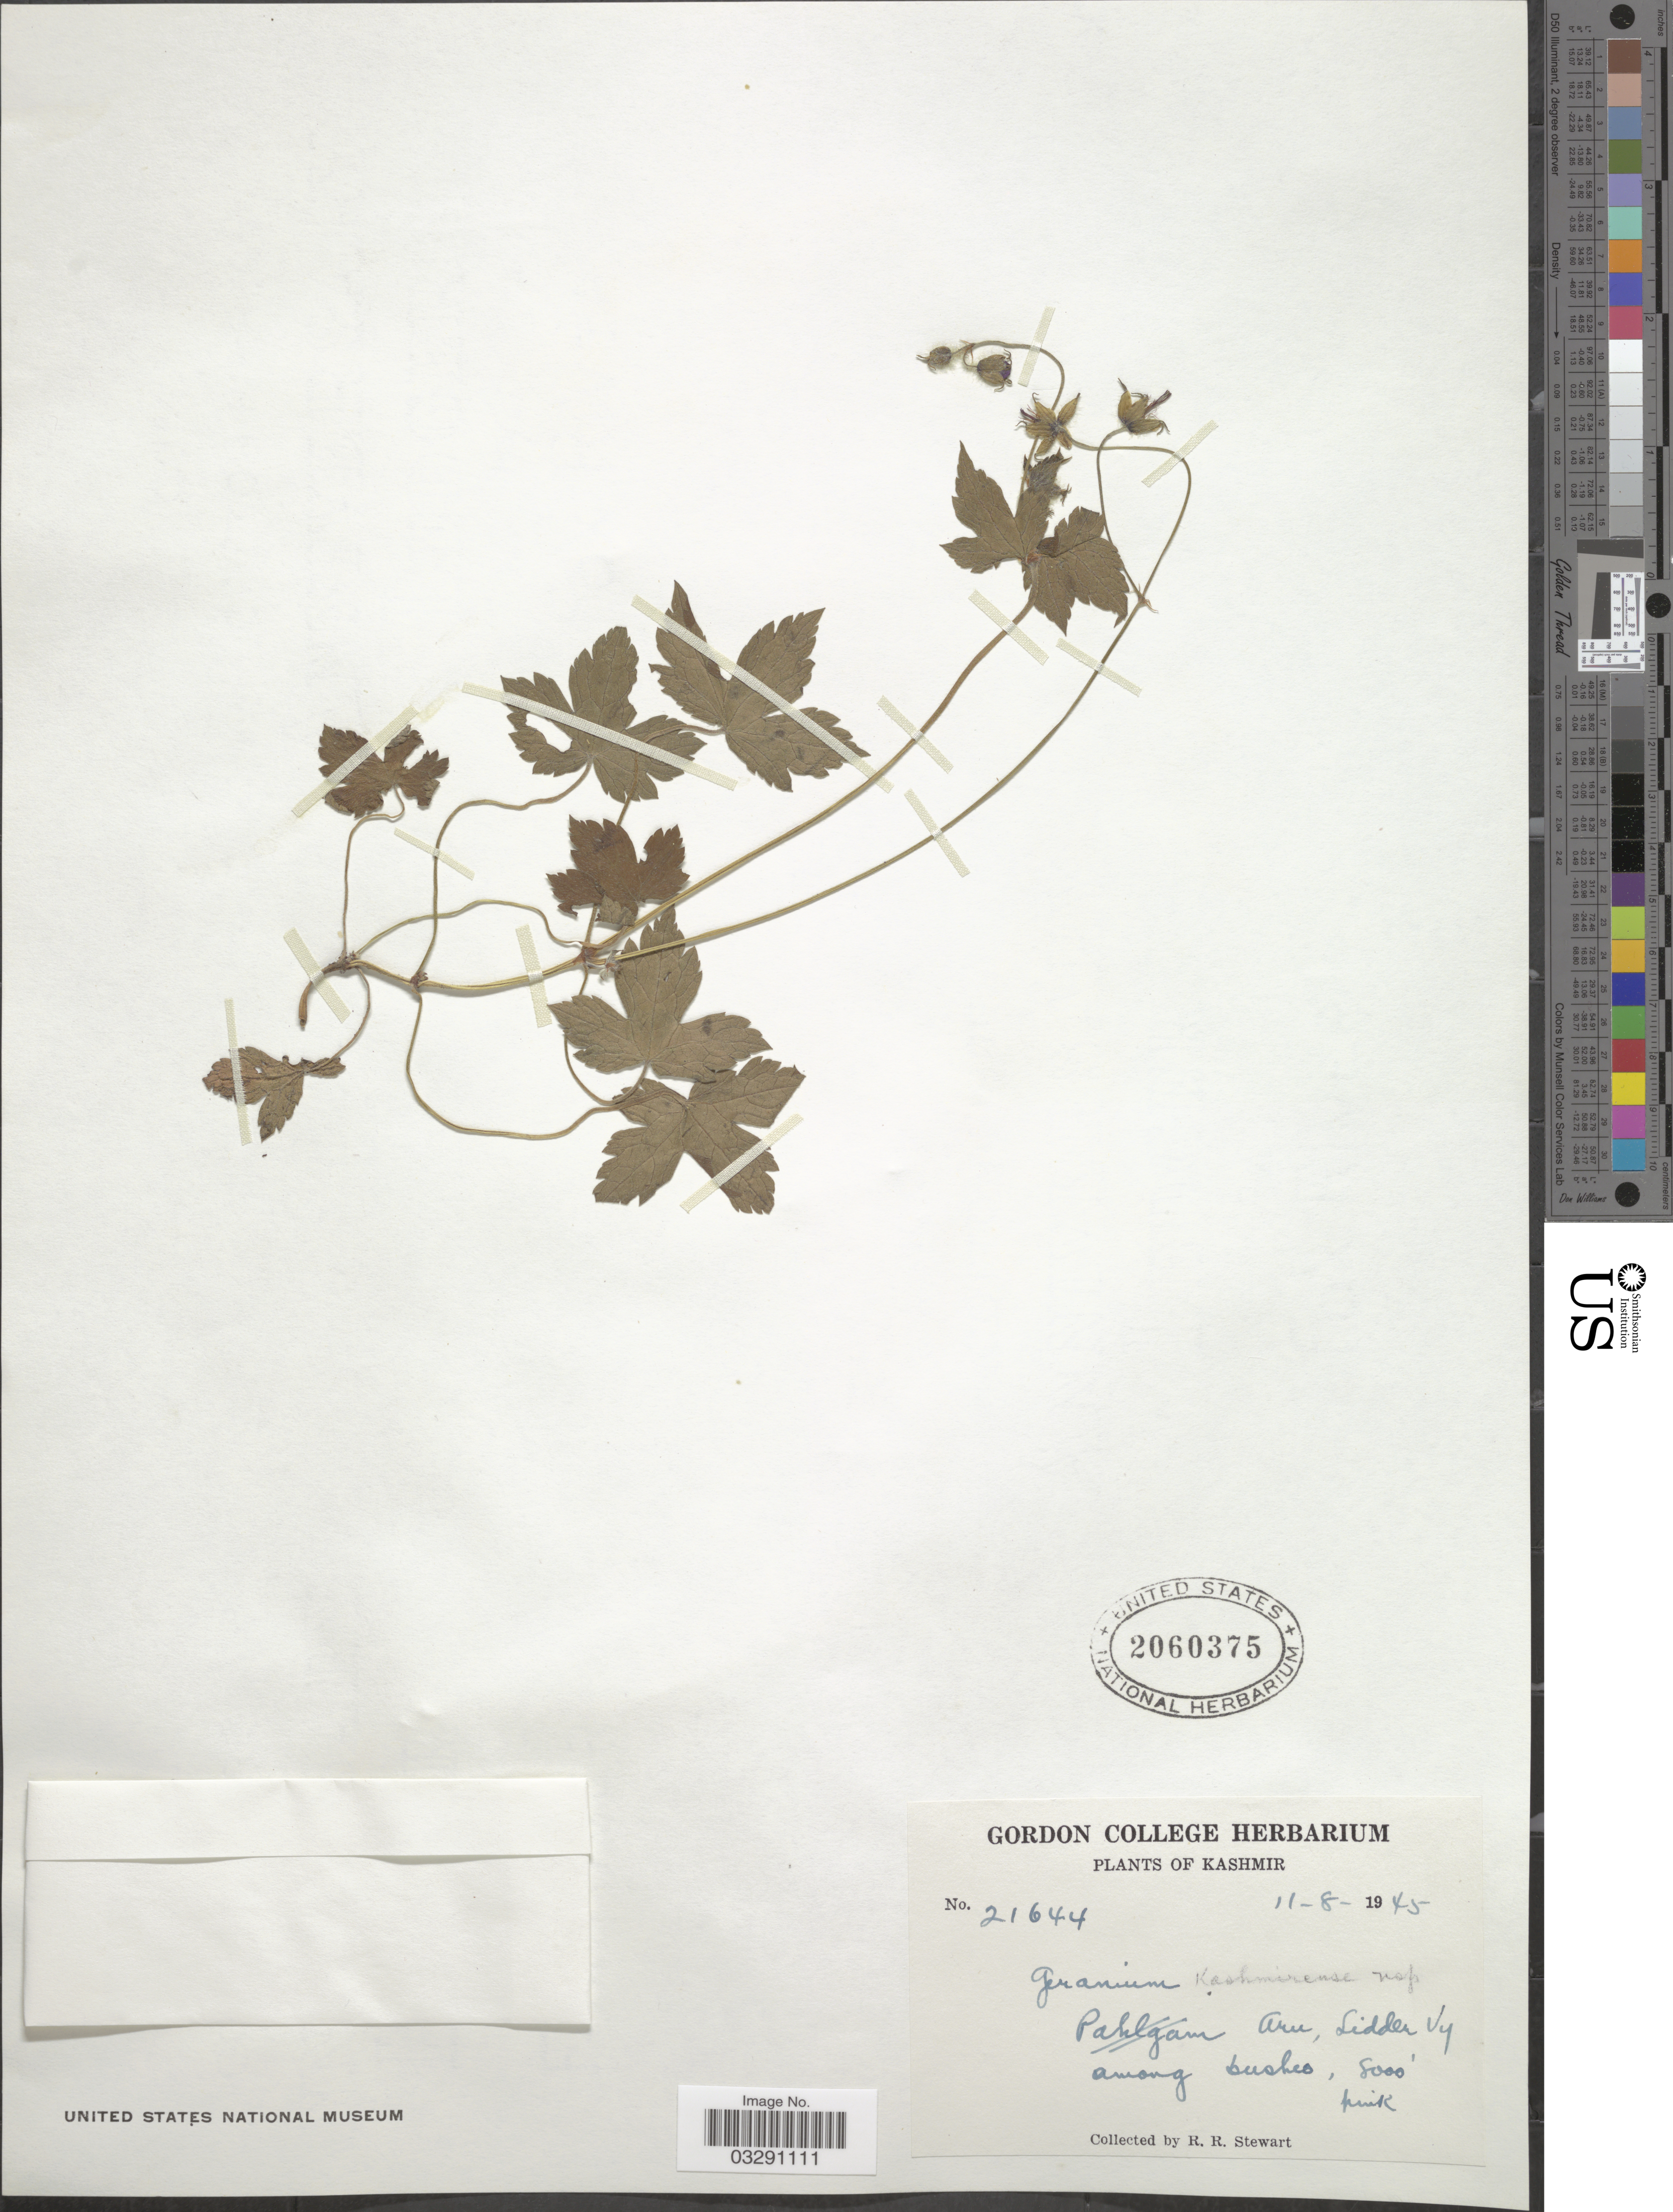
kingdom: Plantae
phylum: Tracheophyta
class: Magnoliopsida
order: Geraniales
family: Geraniaceae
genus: Geranium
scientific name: Geranium kashmirense ined.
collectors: R. Stewart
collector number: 21644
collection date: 1945-08-11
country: India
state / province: Jammu and Kashmir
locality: Kashmir. Aru, Lidder Vy among bushes.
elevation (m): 2438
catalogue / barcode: US 2060375